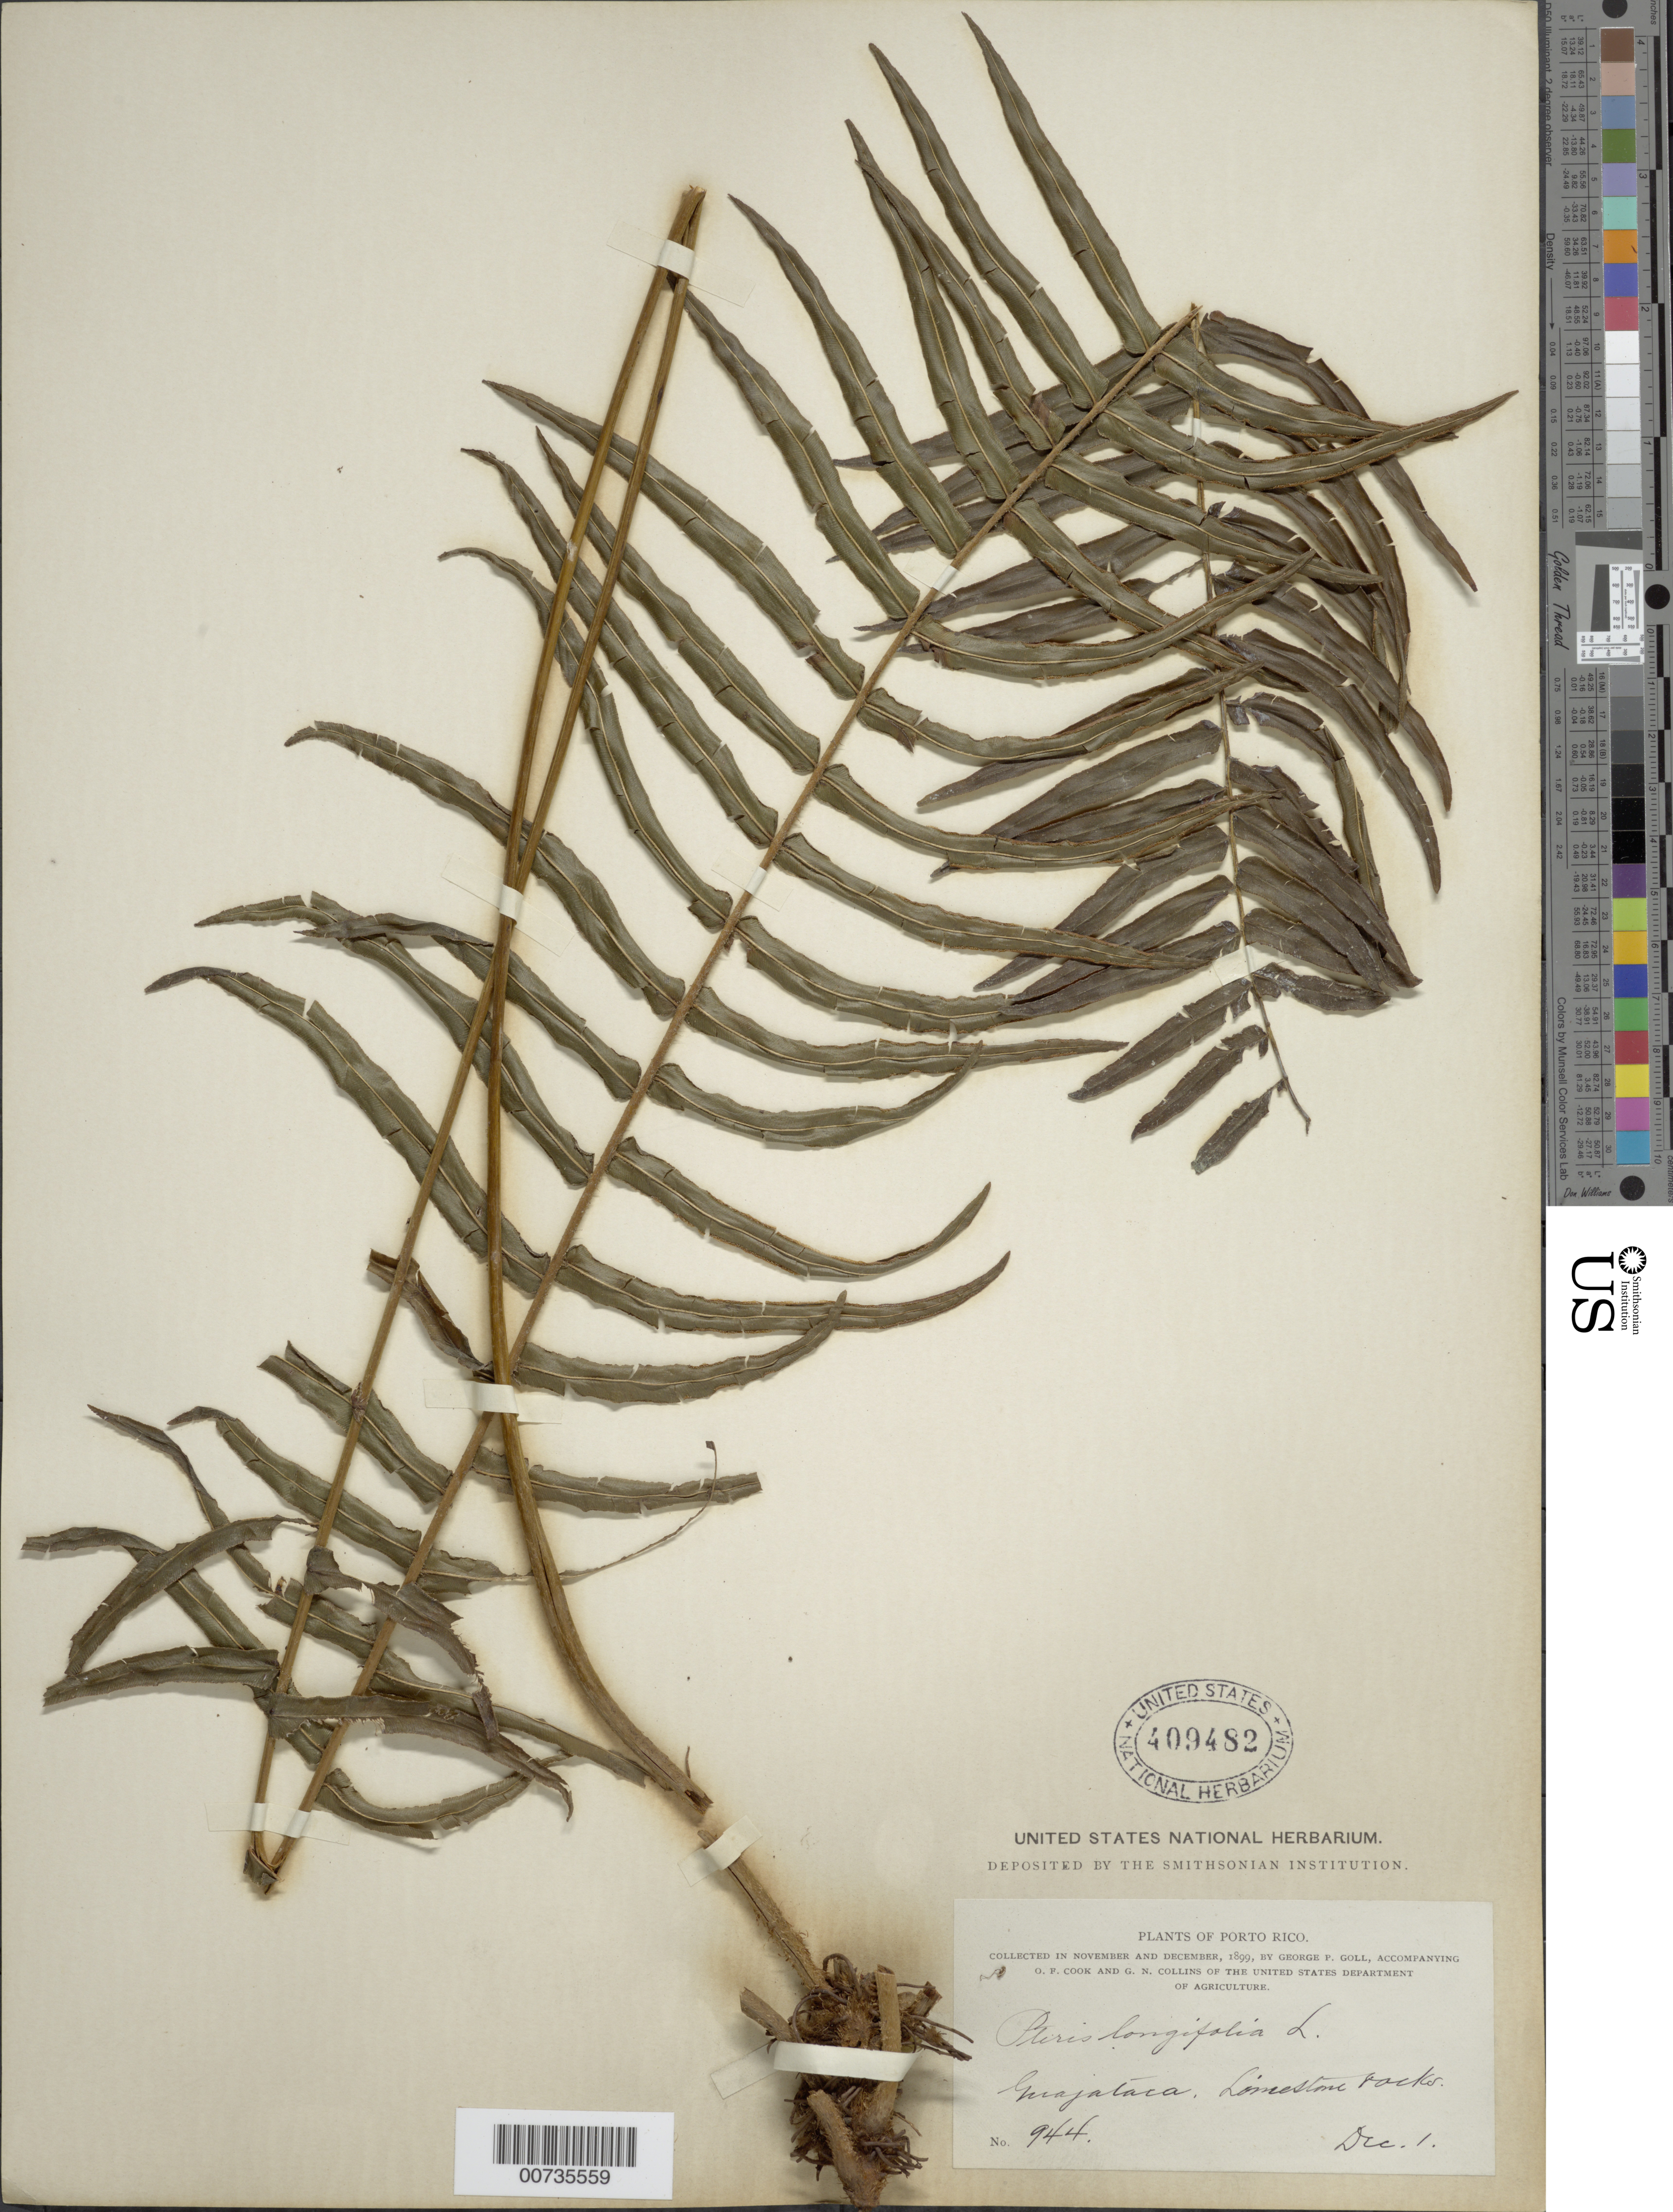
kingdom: Plantae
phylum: Tracheophyta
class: Polypodiopsida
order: Polypodiales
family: Pteridaceae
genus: Pteris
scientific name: Pteris longifolia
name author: L.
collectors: G. Goll, O. F. Cook & G. N. Collins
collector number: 944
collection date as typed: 01 Dec 1899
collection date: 1899-12-01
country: Puerto Rico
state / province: Quebradillas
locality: Guajataca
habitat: Limestone rocks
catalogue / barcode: US 409482